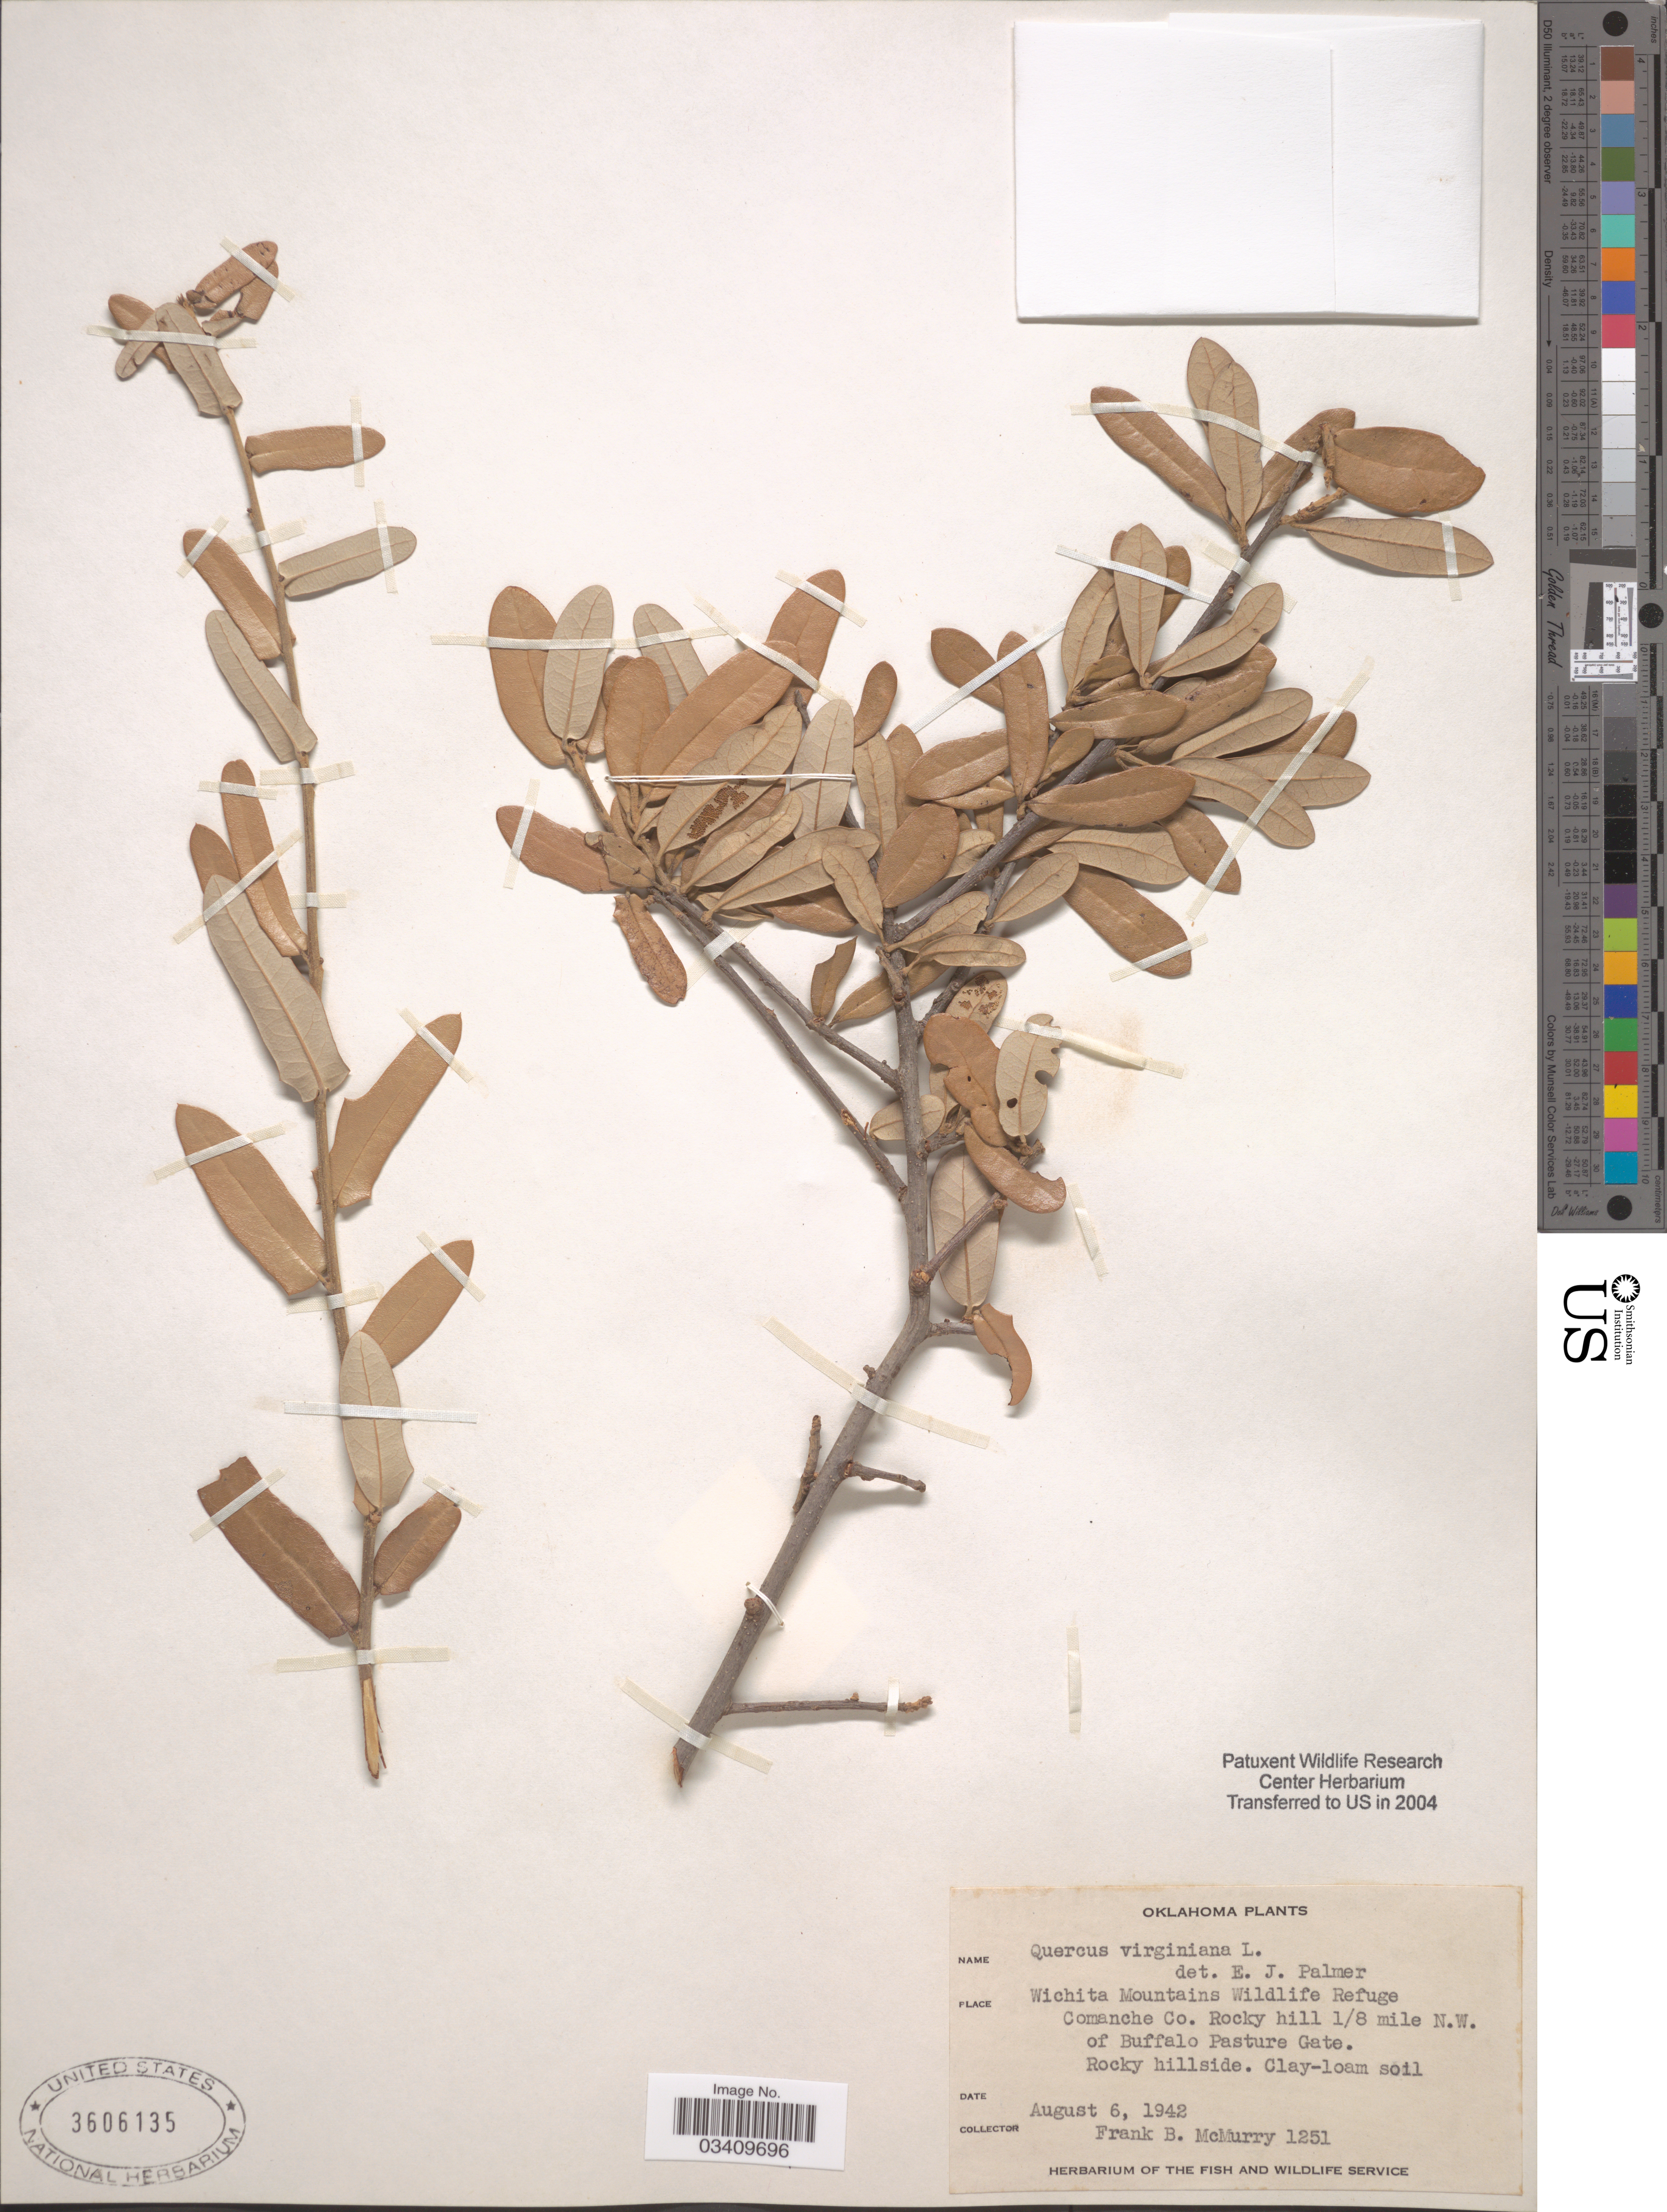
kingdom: Plantae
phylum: Tracheophyta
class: Magnoliopsida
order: Fagales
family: Fagaceae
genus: Quercus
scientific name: Quercus virginiana var. fusiformis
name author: (Small) Sarg.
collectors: F. B. McMurry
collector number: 1251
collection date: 1942-08-06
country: United States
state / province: Oklahoma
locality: Wichita Mountains Wildlife Refuge. Comanche Co. Rocky hill 1/8 mile N.W. of Buffalo Pasture Gate.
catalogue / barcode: US 3606135